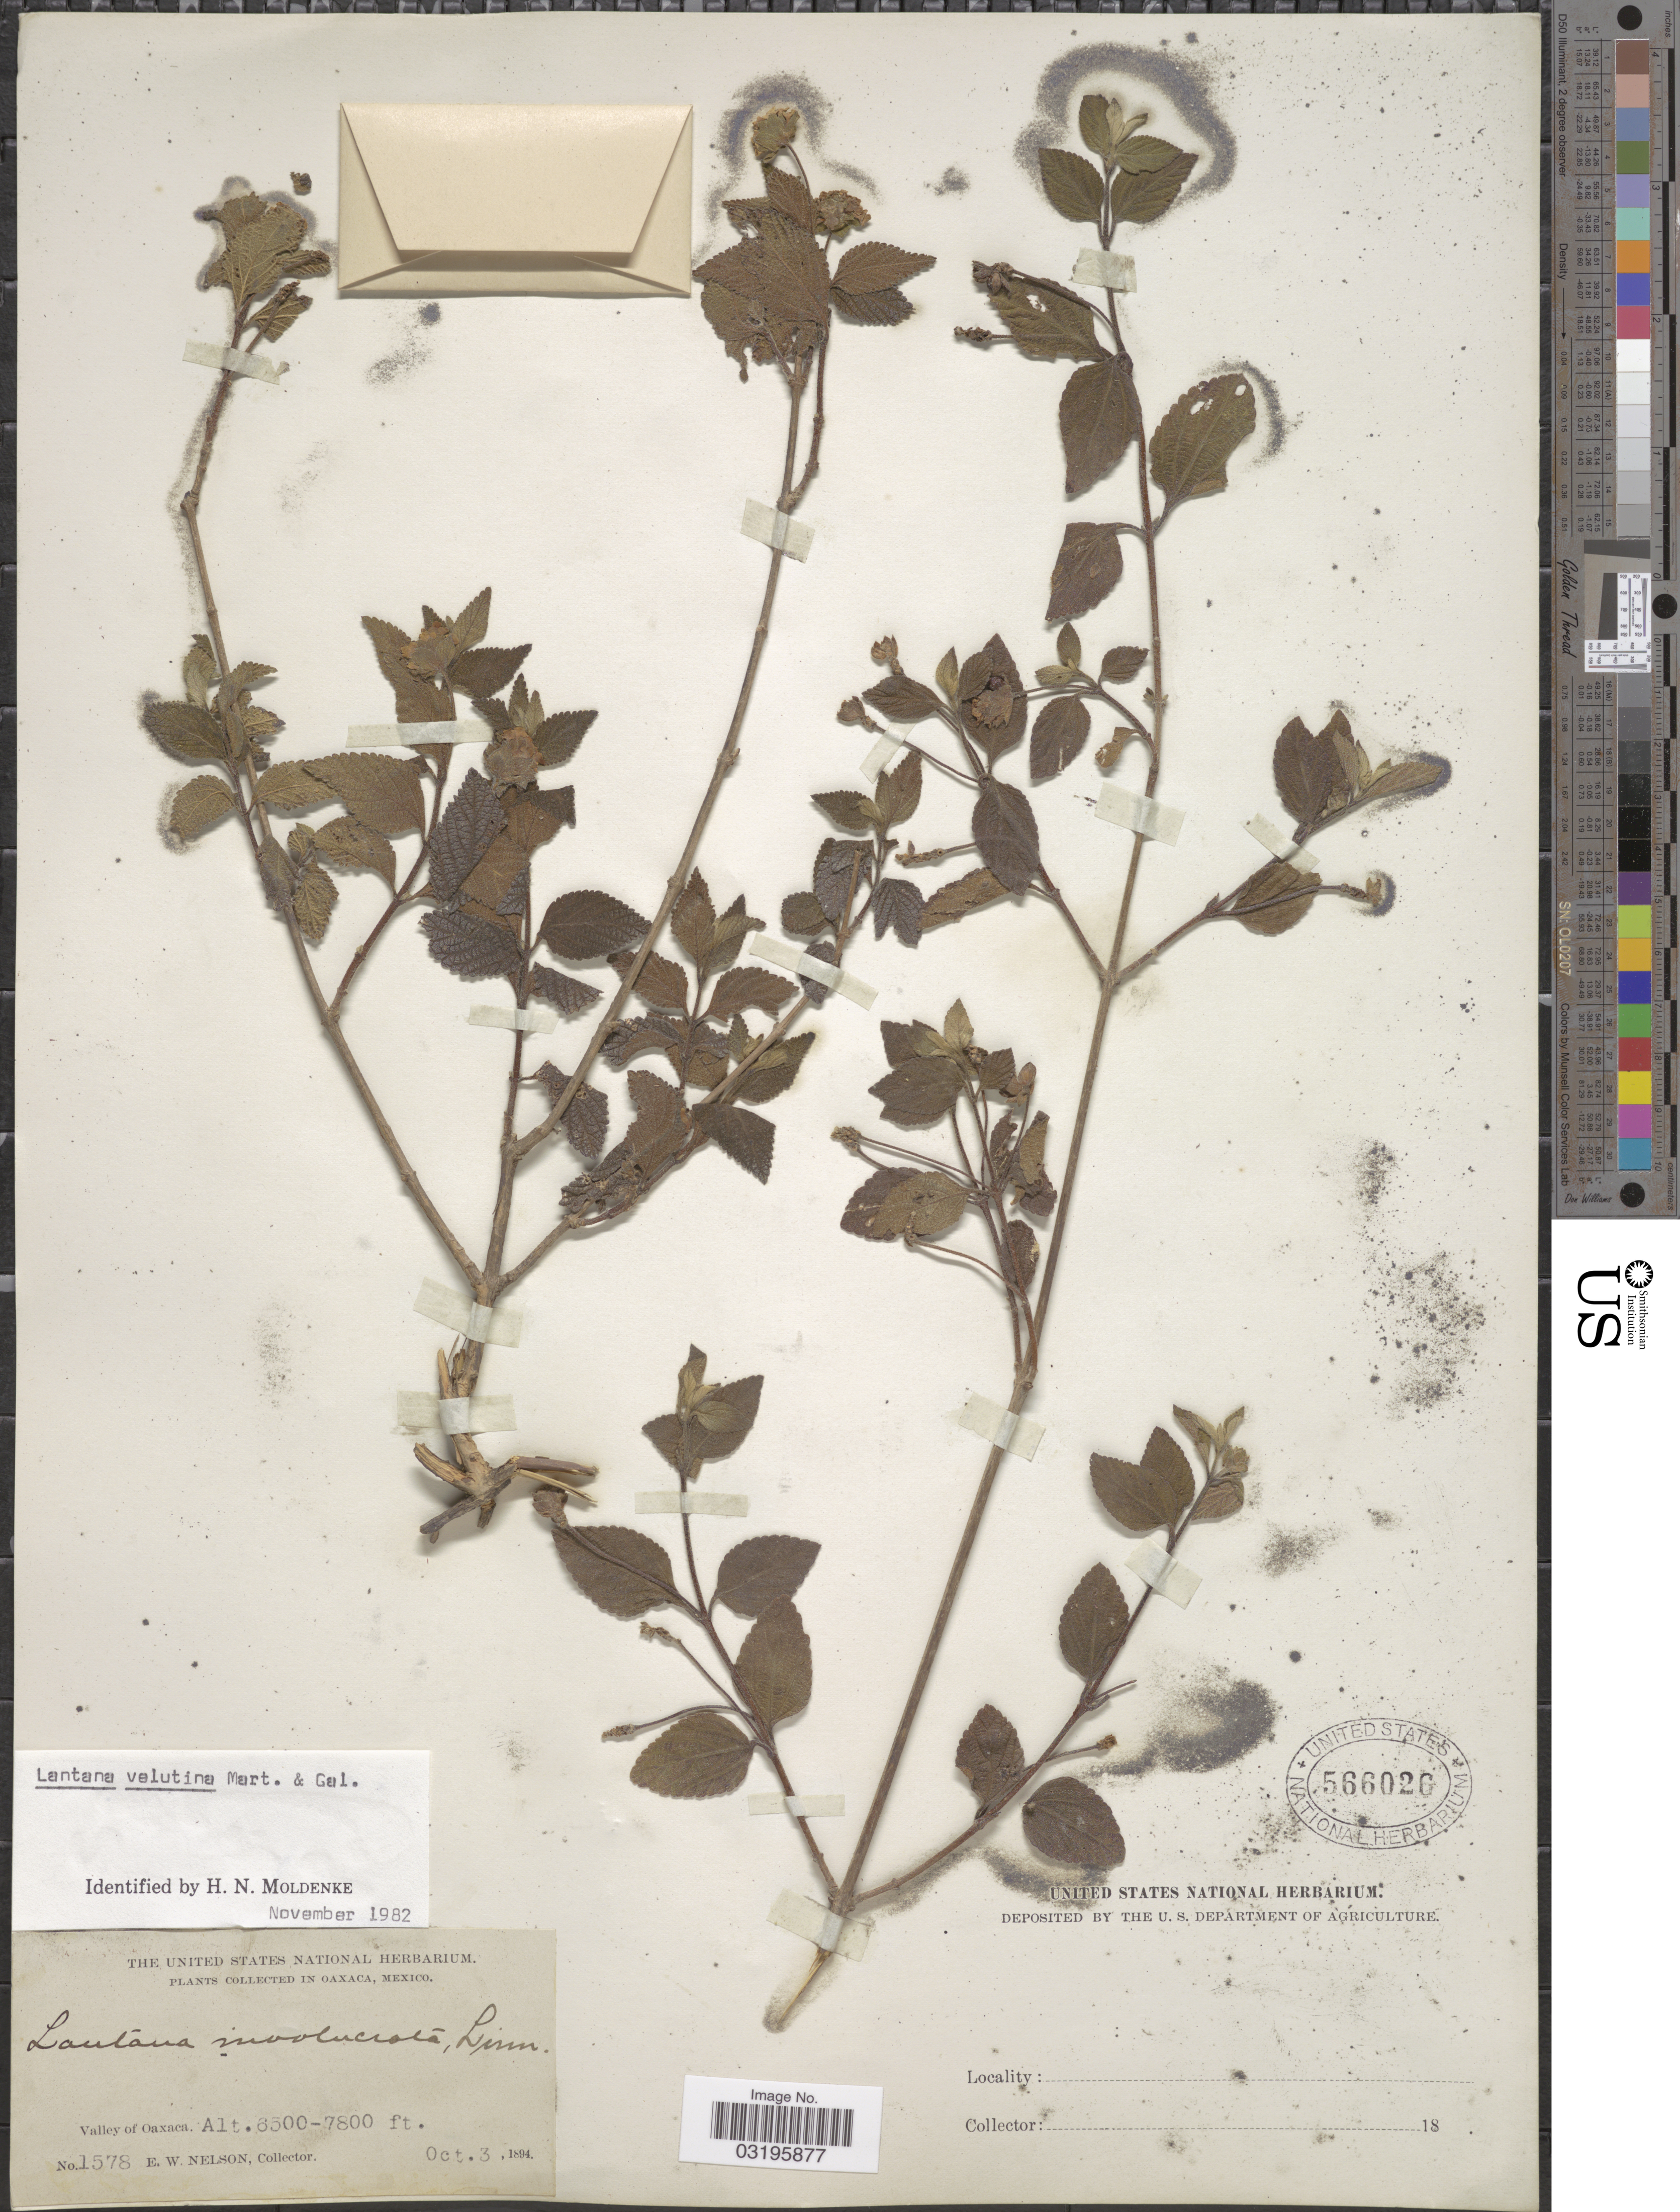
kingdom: Plantae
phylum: Tracheophyta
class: Magnoliopsida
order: Lamiales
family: Verbenaceae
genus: Lantana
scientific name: Lantana velutina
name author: M. Martens & Galeotti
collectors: E. W. Nelson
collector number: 1578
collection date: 1894-10-30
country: Mexico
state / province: Oaxaca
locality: Valley of Oaxaca.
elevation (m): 1981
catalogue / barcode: US 566026